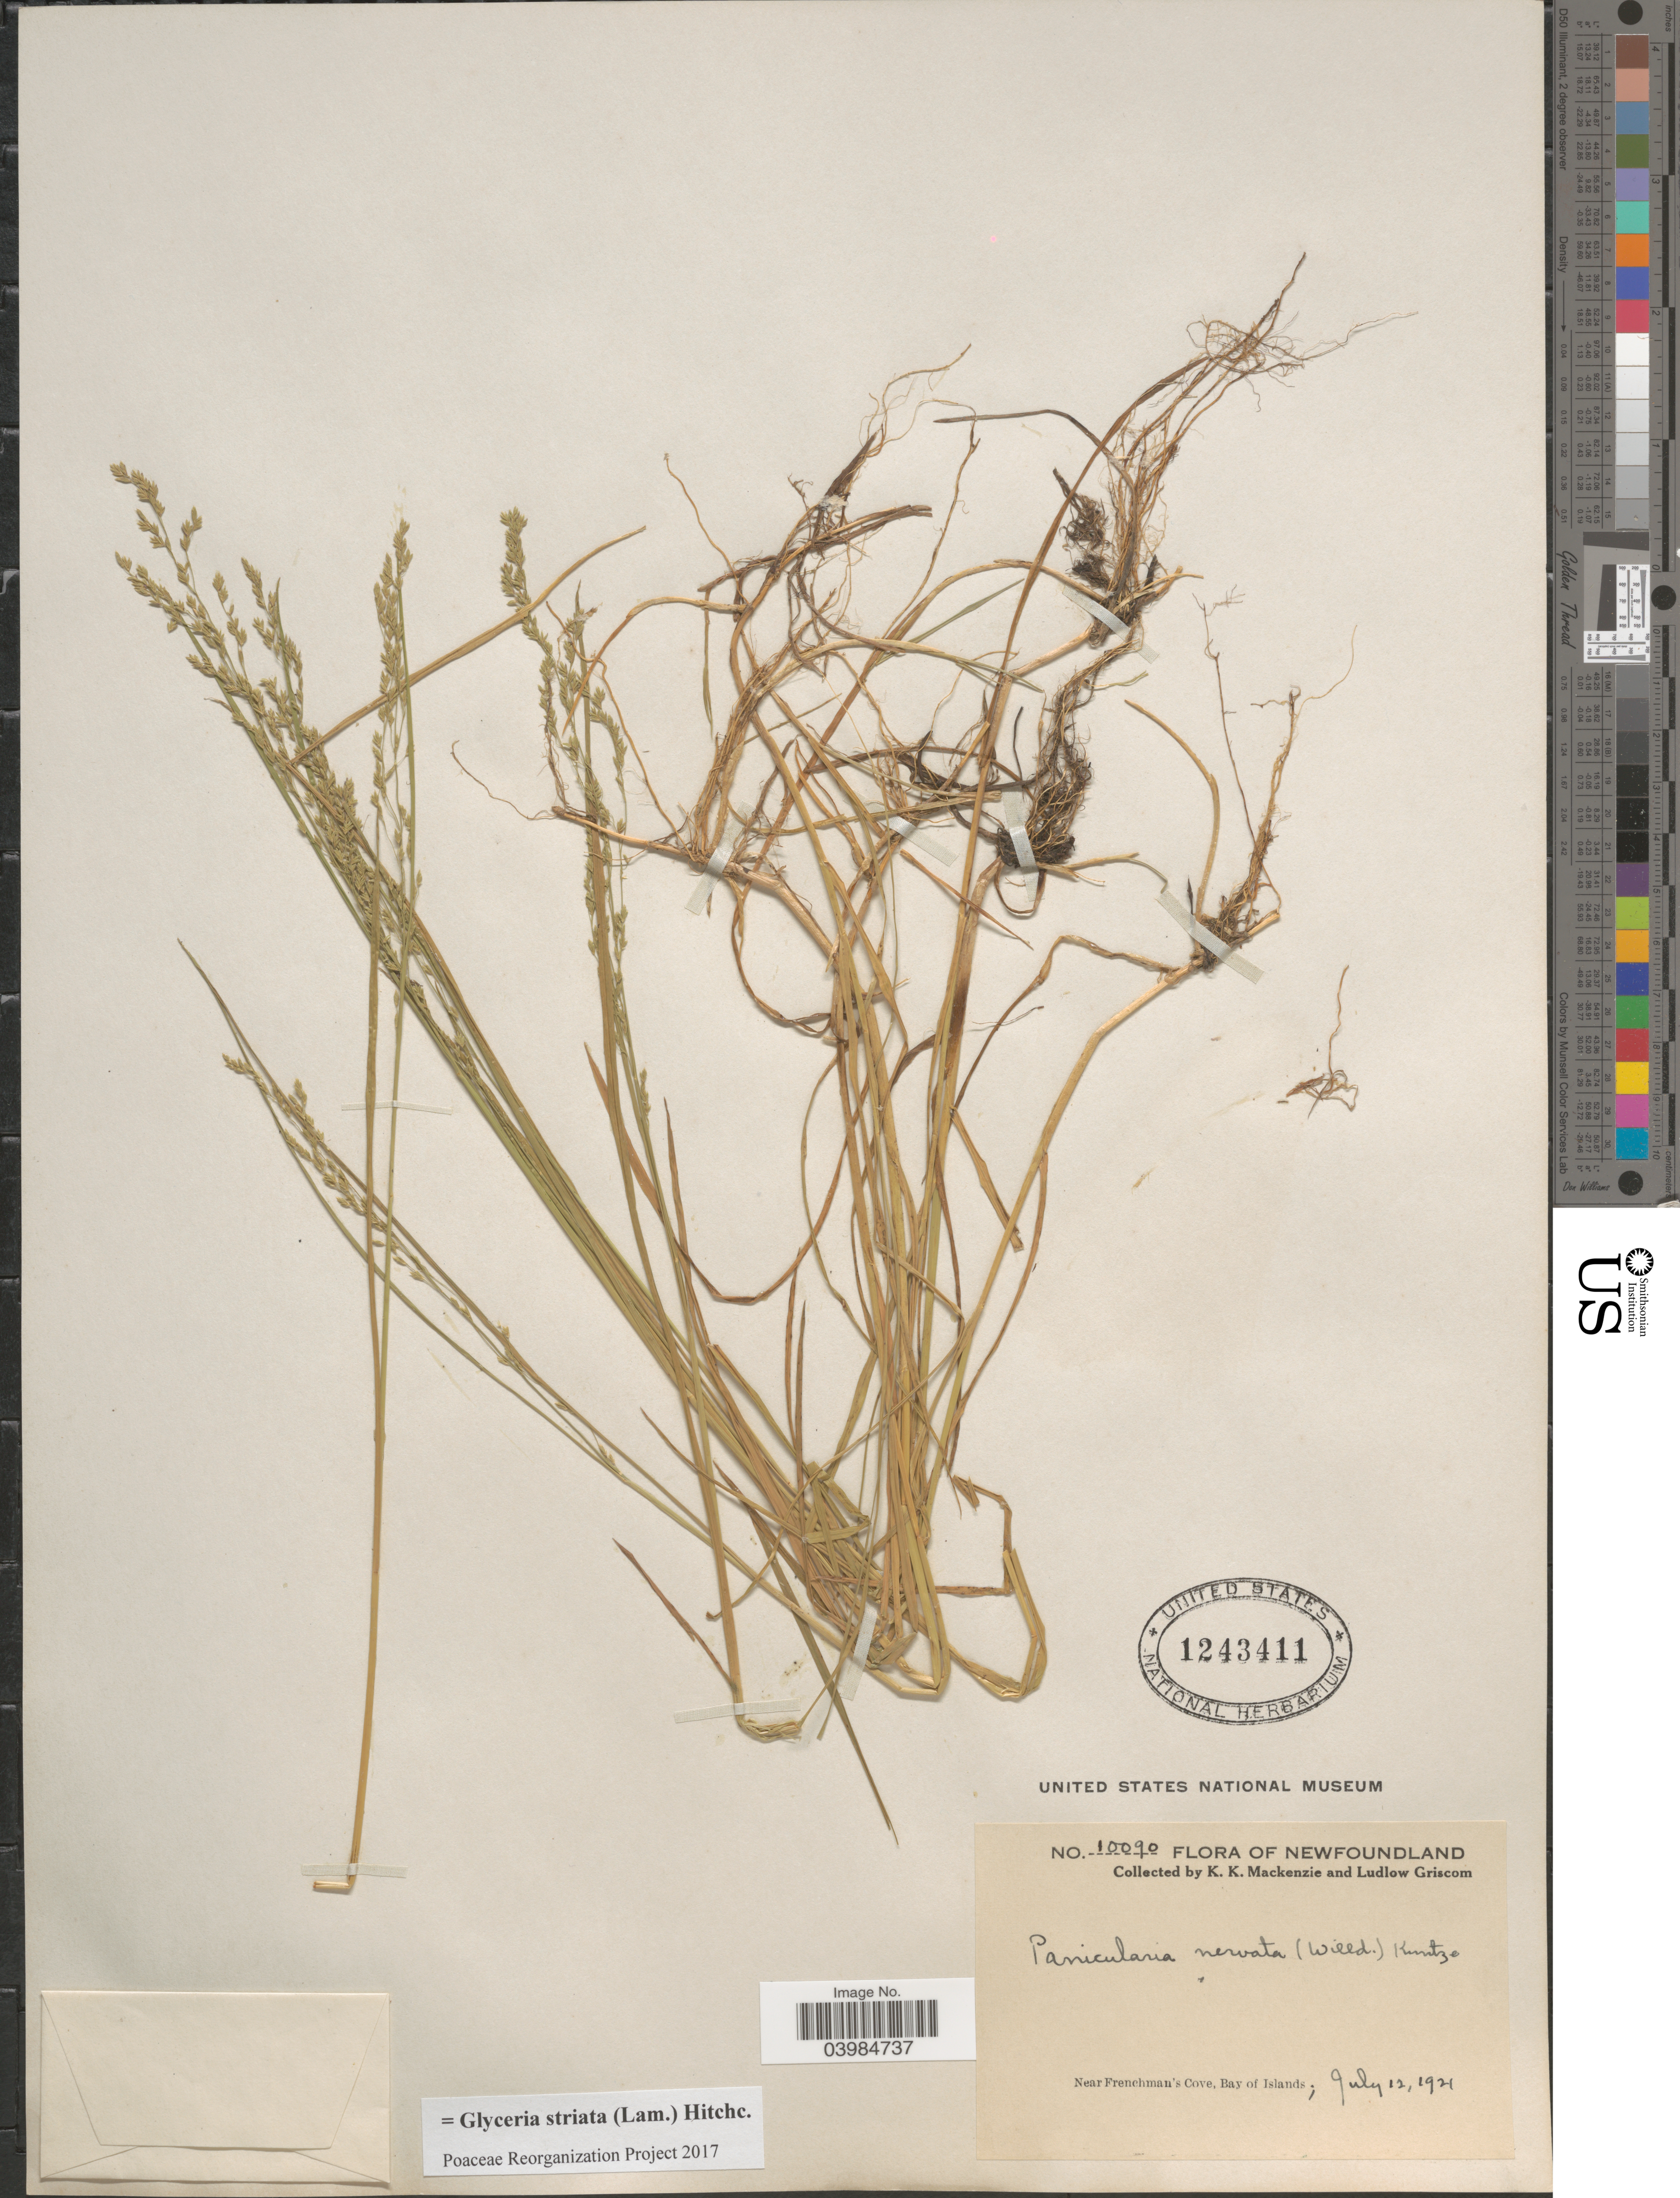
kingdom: Plantae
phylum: Tracheophyta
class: Liliopsida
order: Poales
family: Poaceae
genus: Glyceria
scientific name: Glyceria striata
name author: (Lam.) Hitchc.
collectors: K. K. Mackenzie & L. Griscom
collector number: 10090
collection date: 1921-07-12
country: Canada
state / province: Newfoundland and Labrador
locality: Near Frenchman's Cove, Bay of Islands.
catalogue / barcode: US 1243411